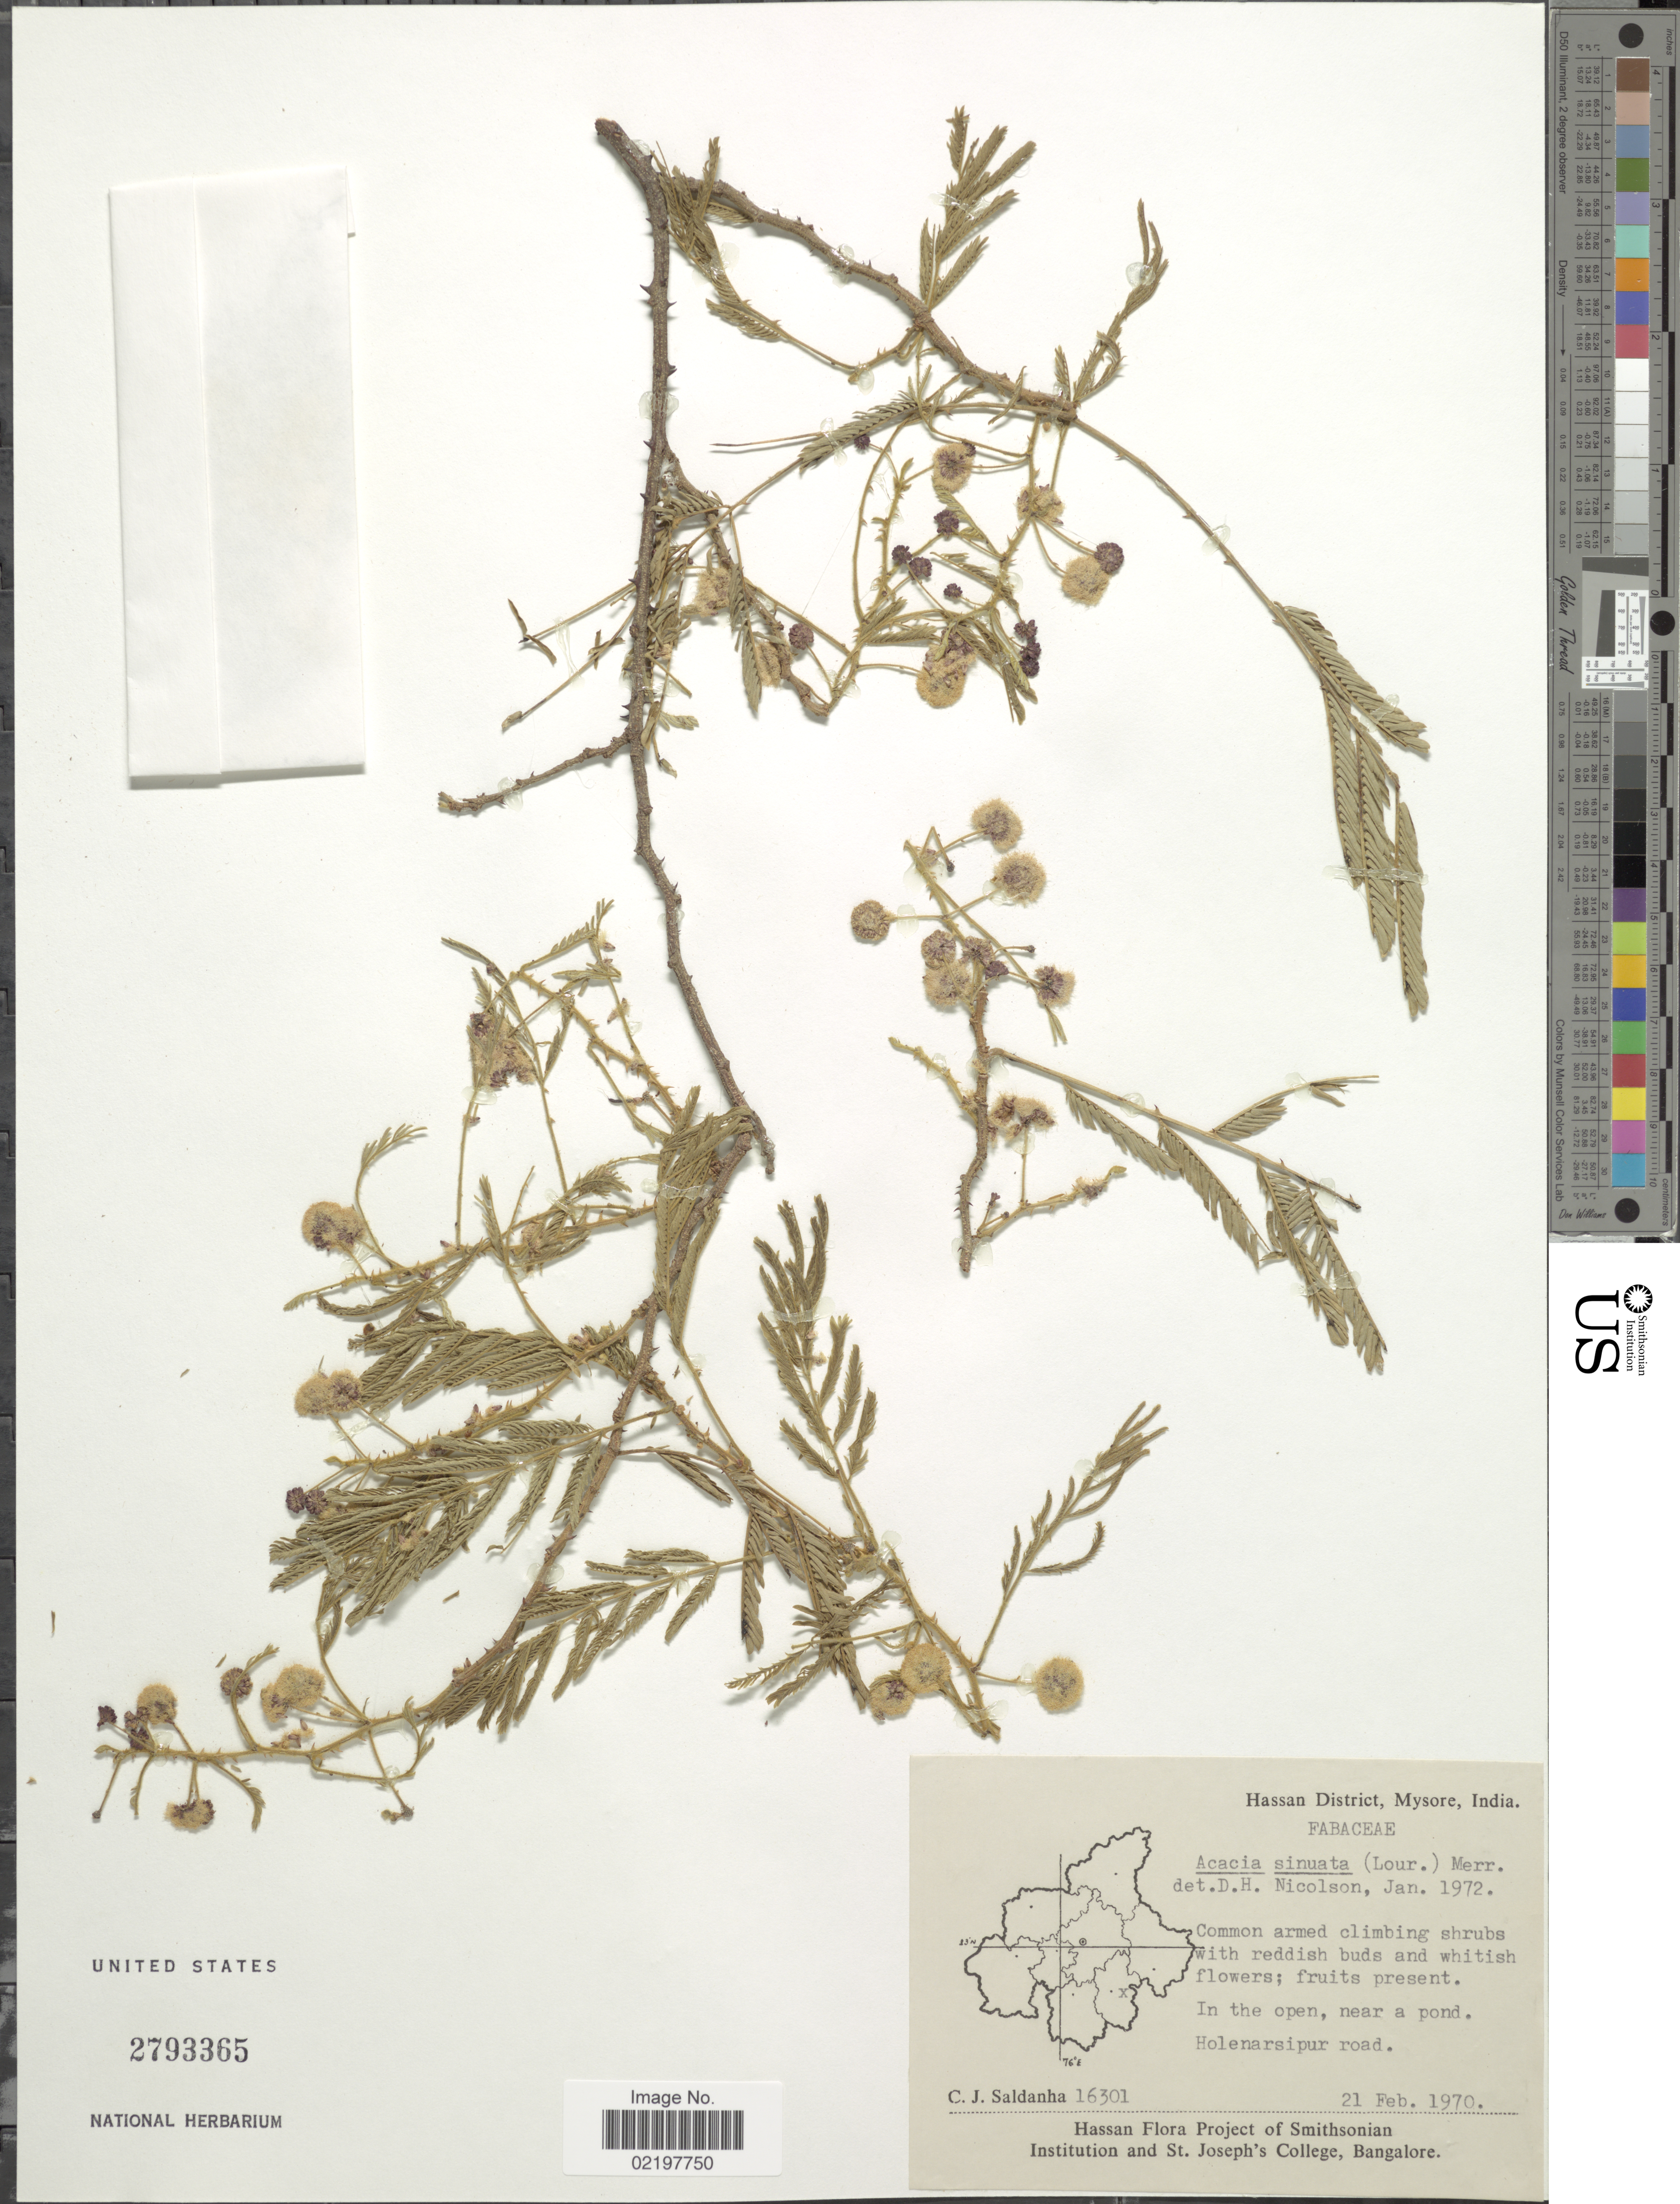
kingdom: Plantae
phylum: Tracheophyta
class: Magnoliopsida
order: Fabales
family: Fabaceae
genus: Senegalia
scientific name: Senegalia rugata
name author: (Lam.) Britton & Rose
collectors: C. J. Saldanha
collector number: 16301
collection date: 1970-02-21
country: India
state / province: Karnataka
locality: Hassan District, Mysore, India, Holenarsipur road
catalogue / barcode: US 2793365